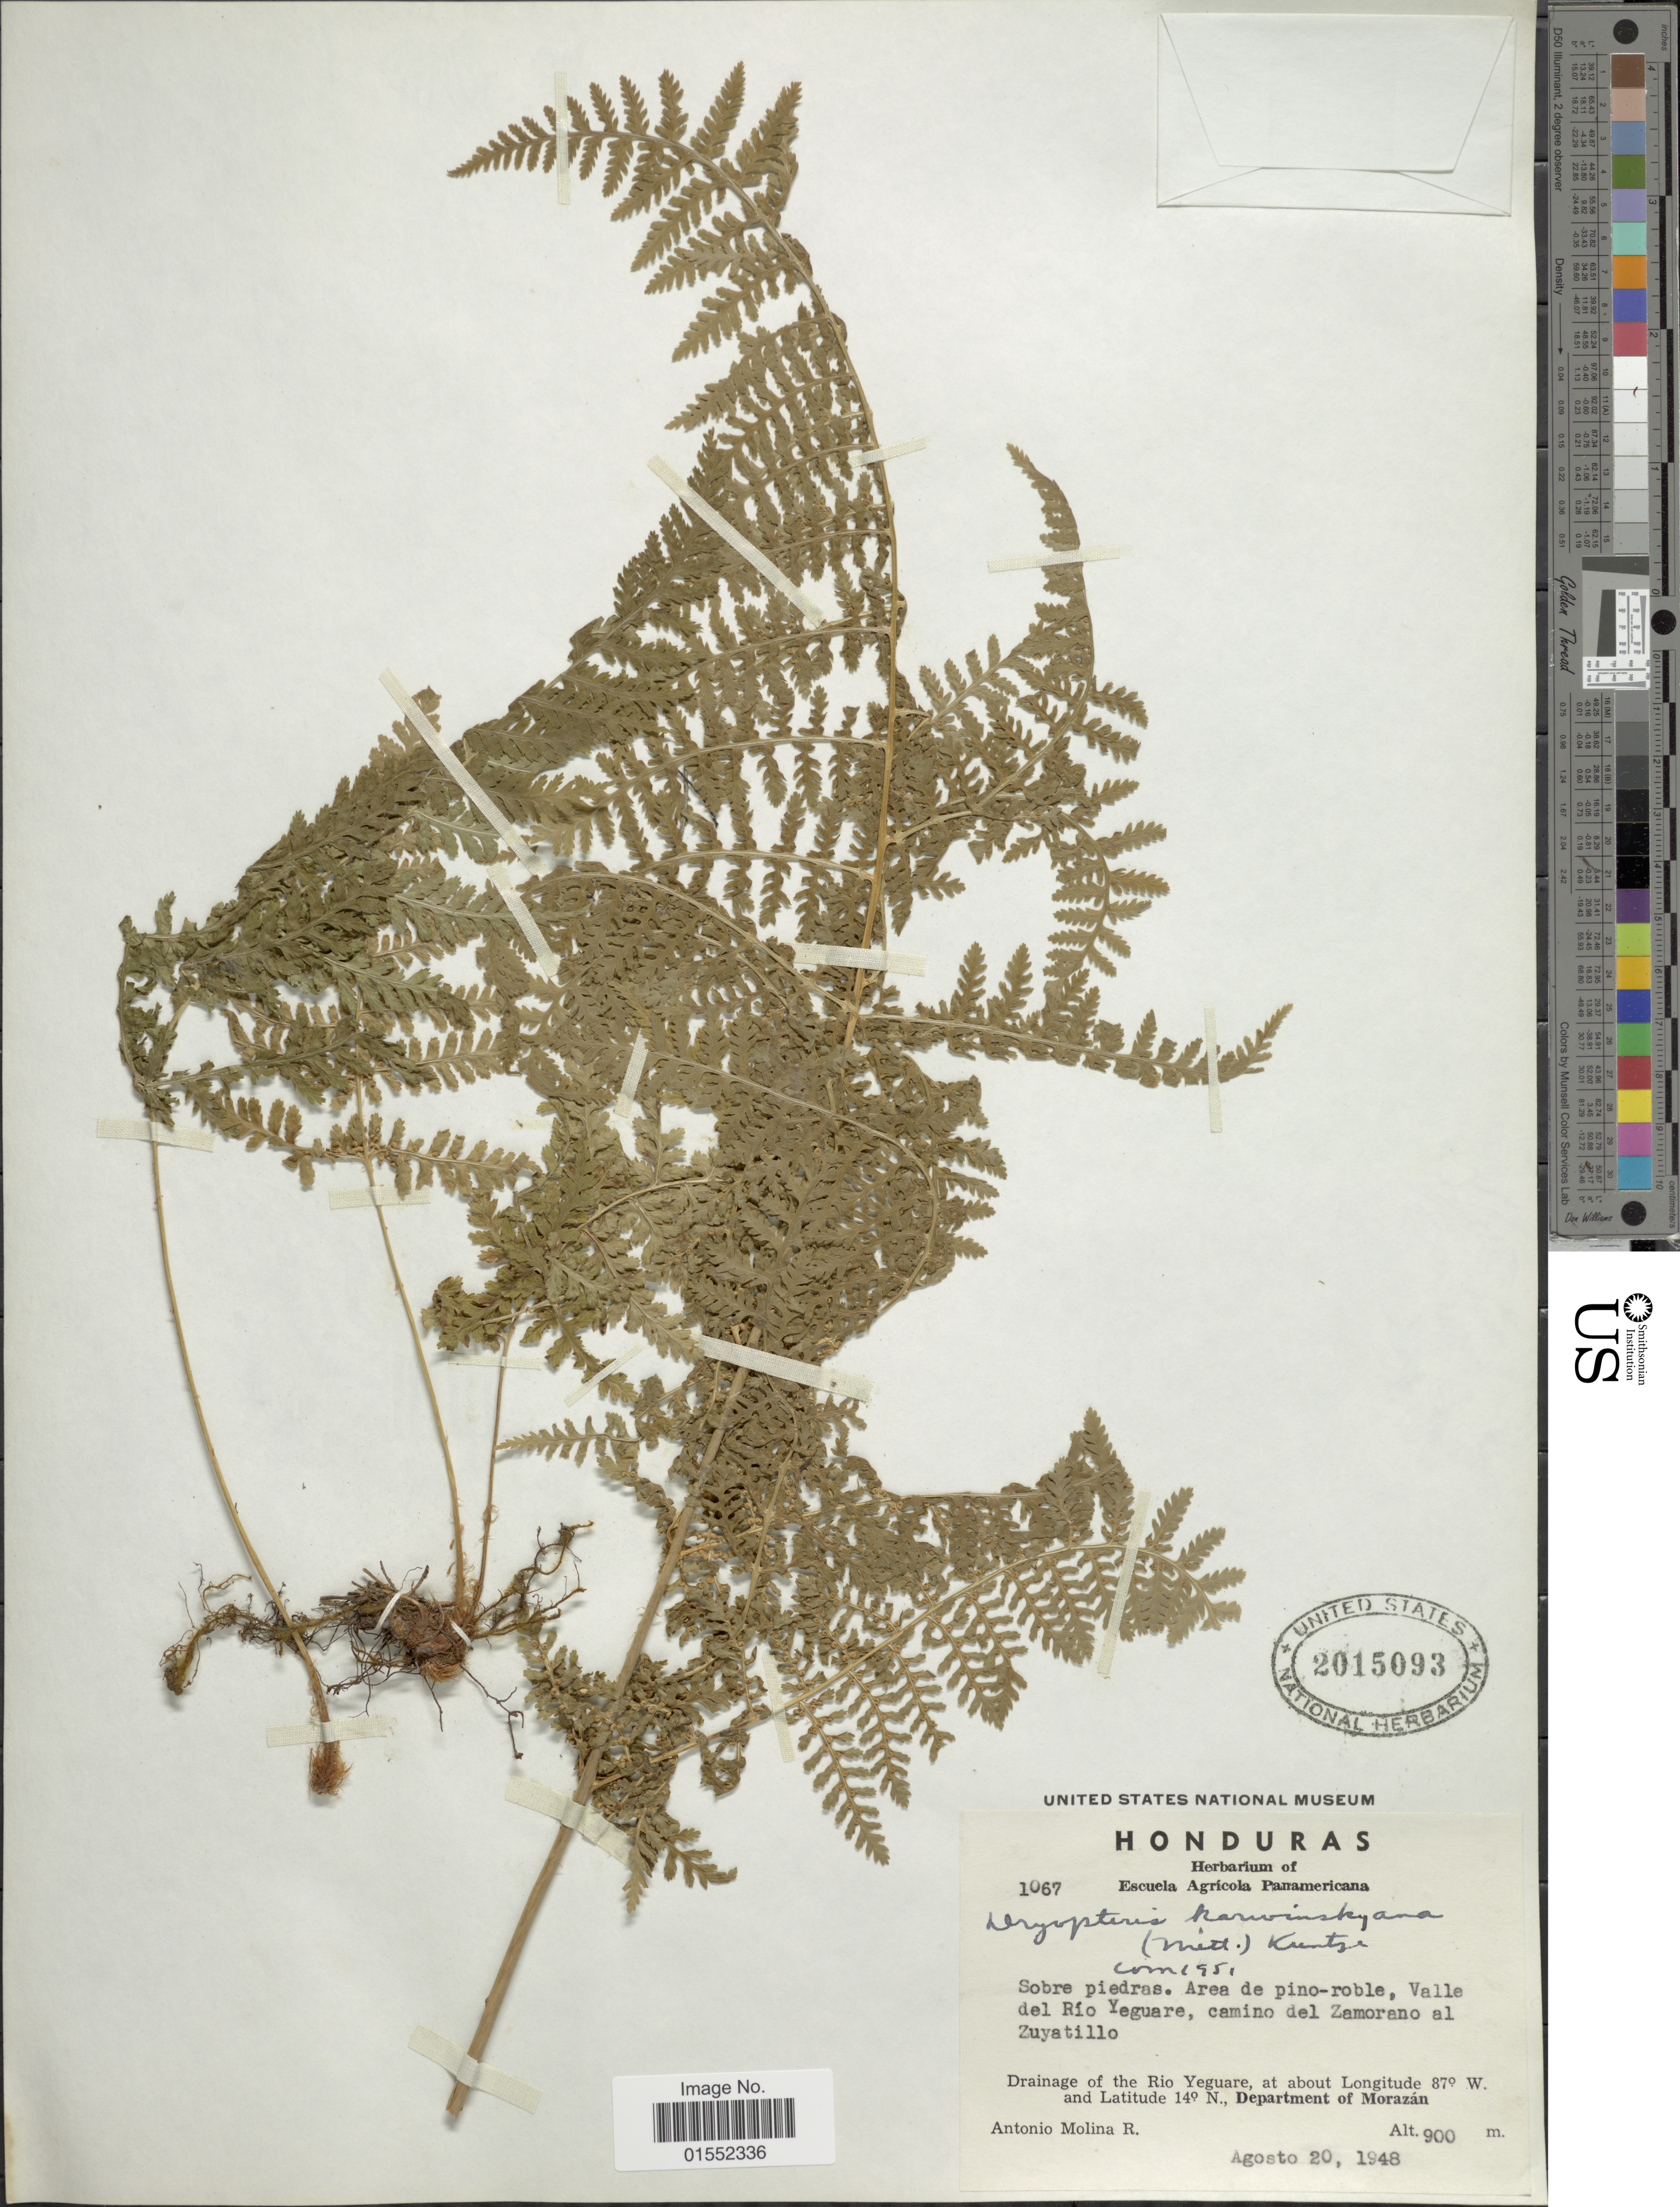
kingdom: Plantae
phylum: Tracheophyta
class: Polypodiopsida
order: Polypodiales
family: Dryopteridaceae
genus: Dryopteris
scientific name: Dryopteris karwinskyana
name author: (Mett.) Kuntze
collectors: A. Molina R.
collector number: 1067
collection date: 1948-08-20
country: Honduras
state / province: Fco. Morazán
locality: Sobre piedras. Area de pino-roble, Valle del Río Yeguare, camino del Zamorano al Zuyatillo, Drainage of the Rio Yeguare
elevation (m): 900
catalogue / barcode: US 2015093